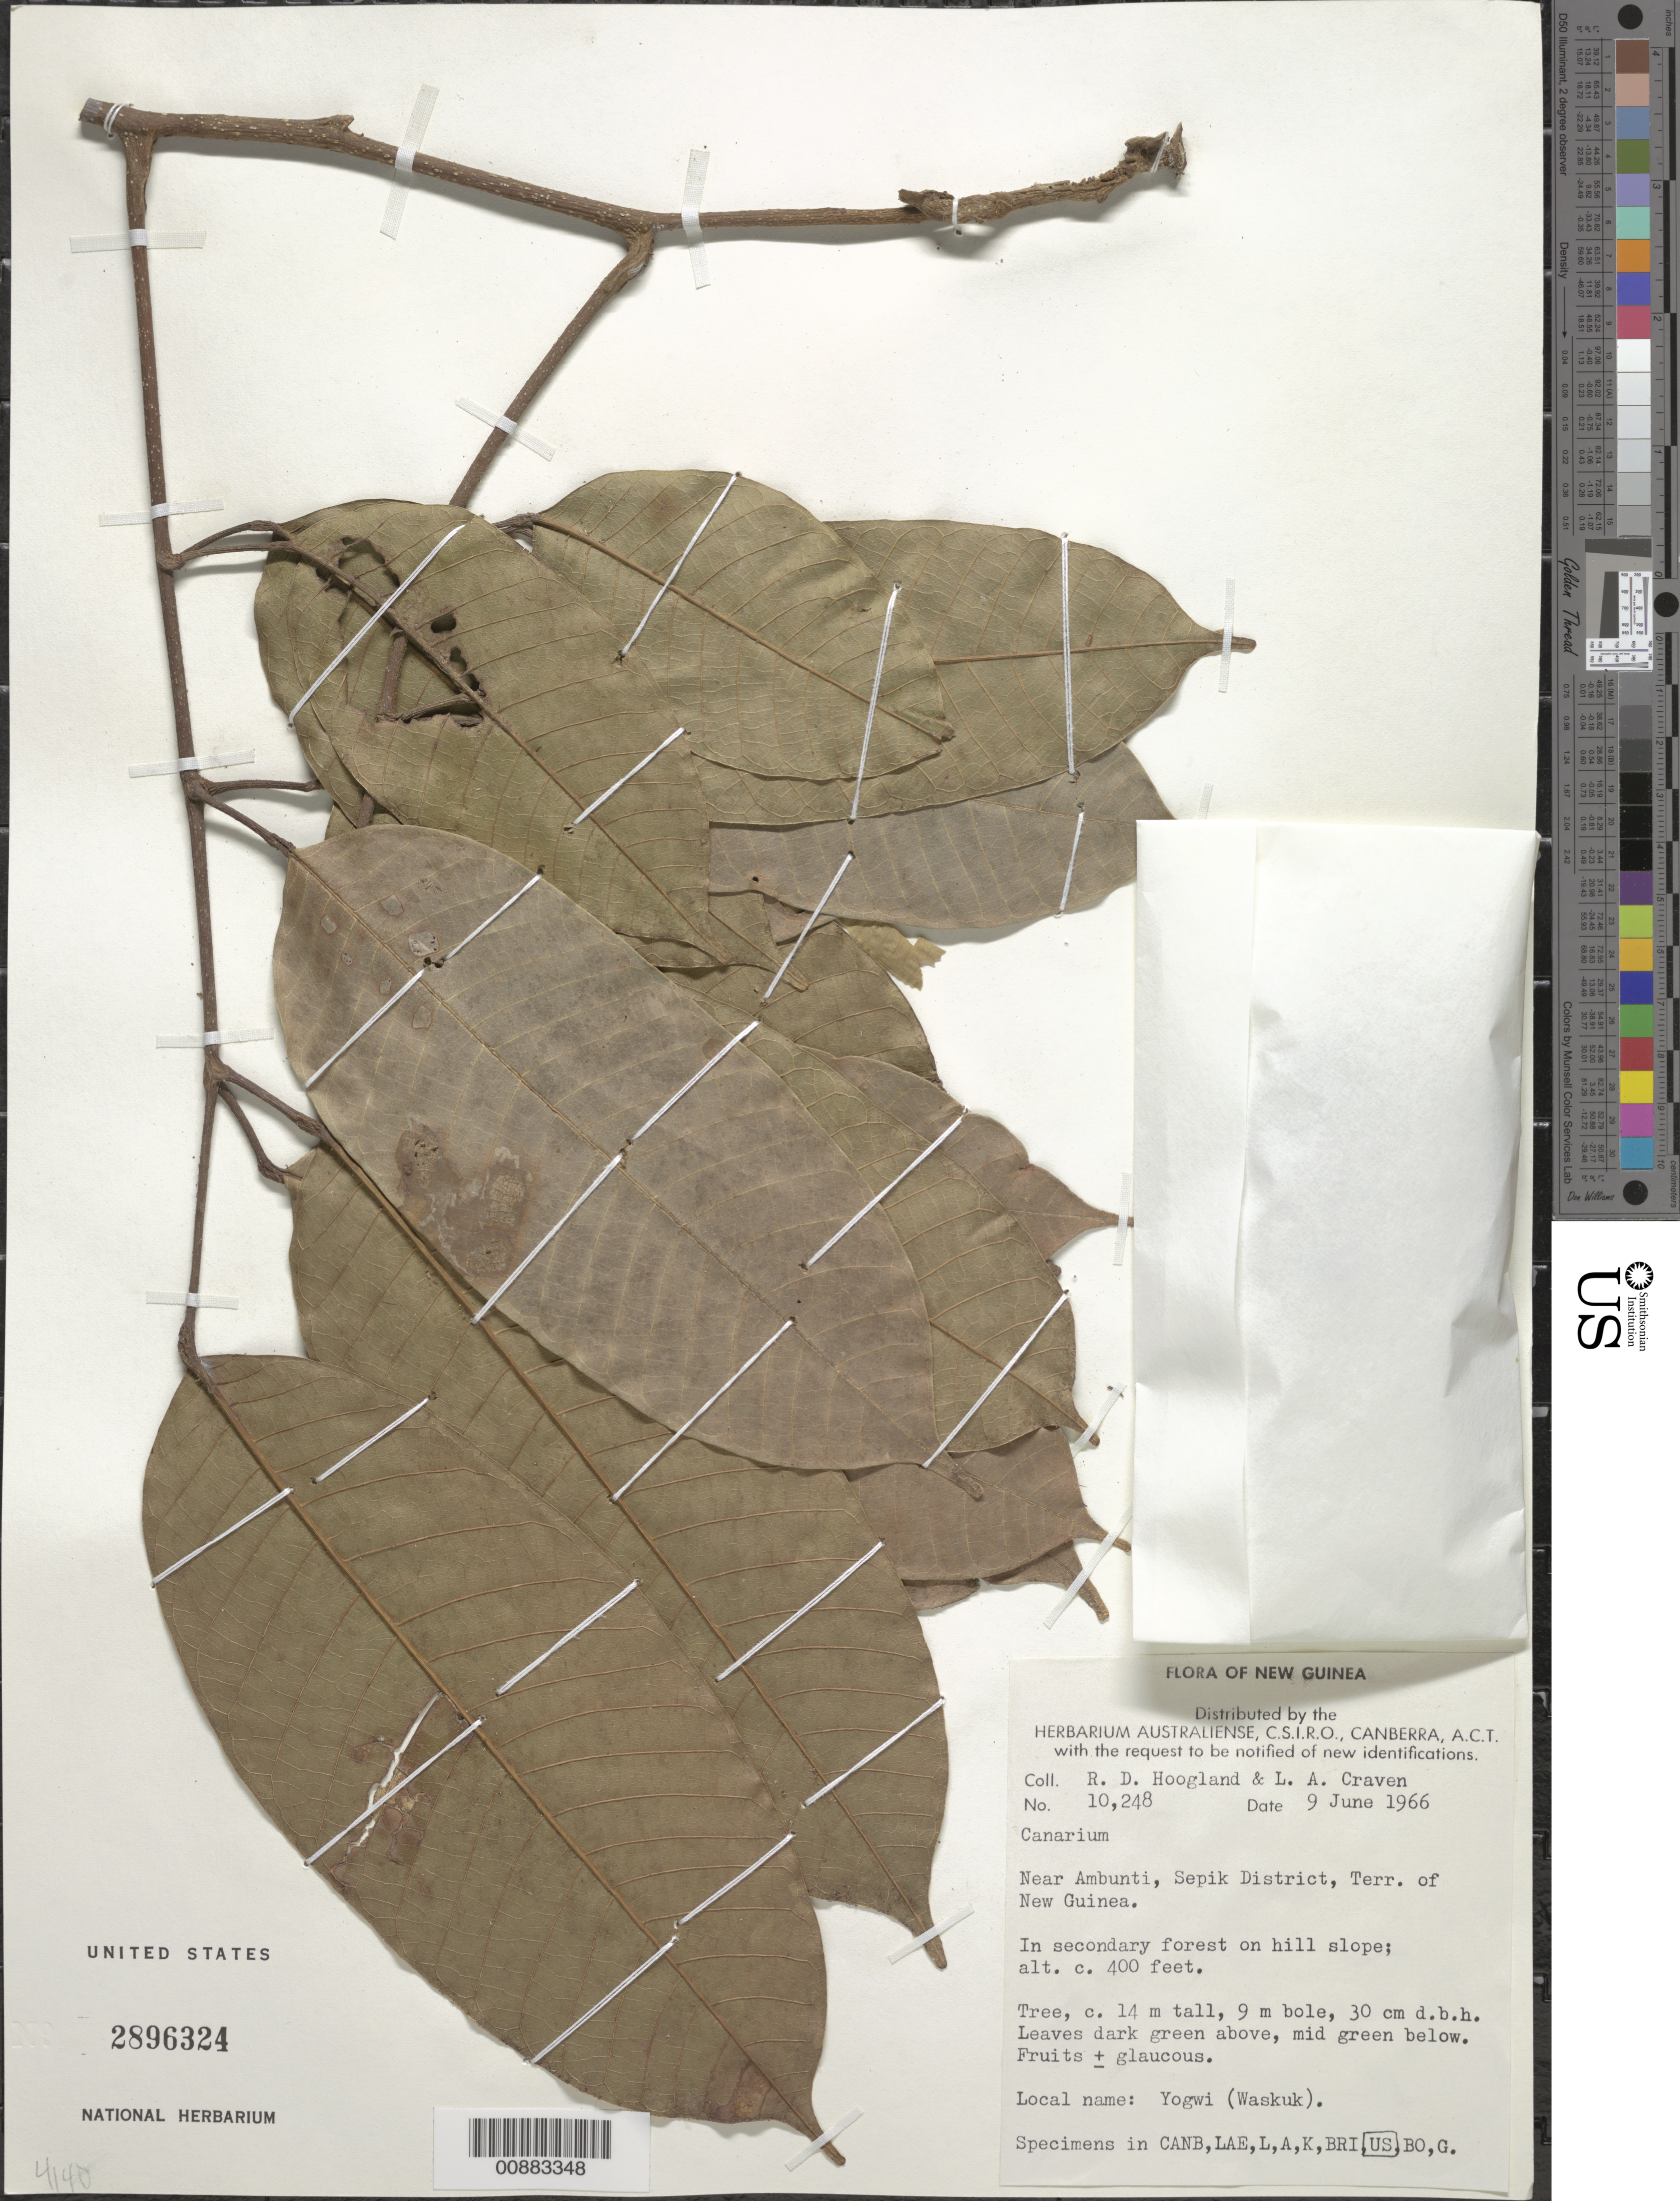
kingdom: Plantae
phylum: Tracheophyta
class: Magnoliopsida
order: Sapindales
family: Burseraceae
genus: Canarium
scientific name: Canarium sp.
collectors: R. D. Hoogland & L. A. Craven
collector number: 10248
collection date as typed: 09 Jun 1966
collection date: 1966-06-09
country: Papua New Guinea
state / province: East Sepik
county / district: Ambunti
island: New Guinea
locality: Near Ambunti, Sepik District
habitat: In secondary forest on hill slope.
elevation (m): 122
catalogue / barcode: US 2896324